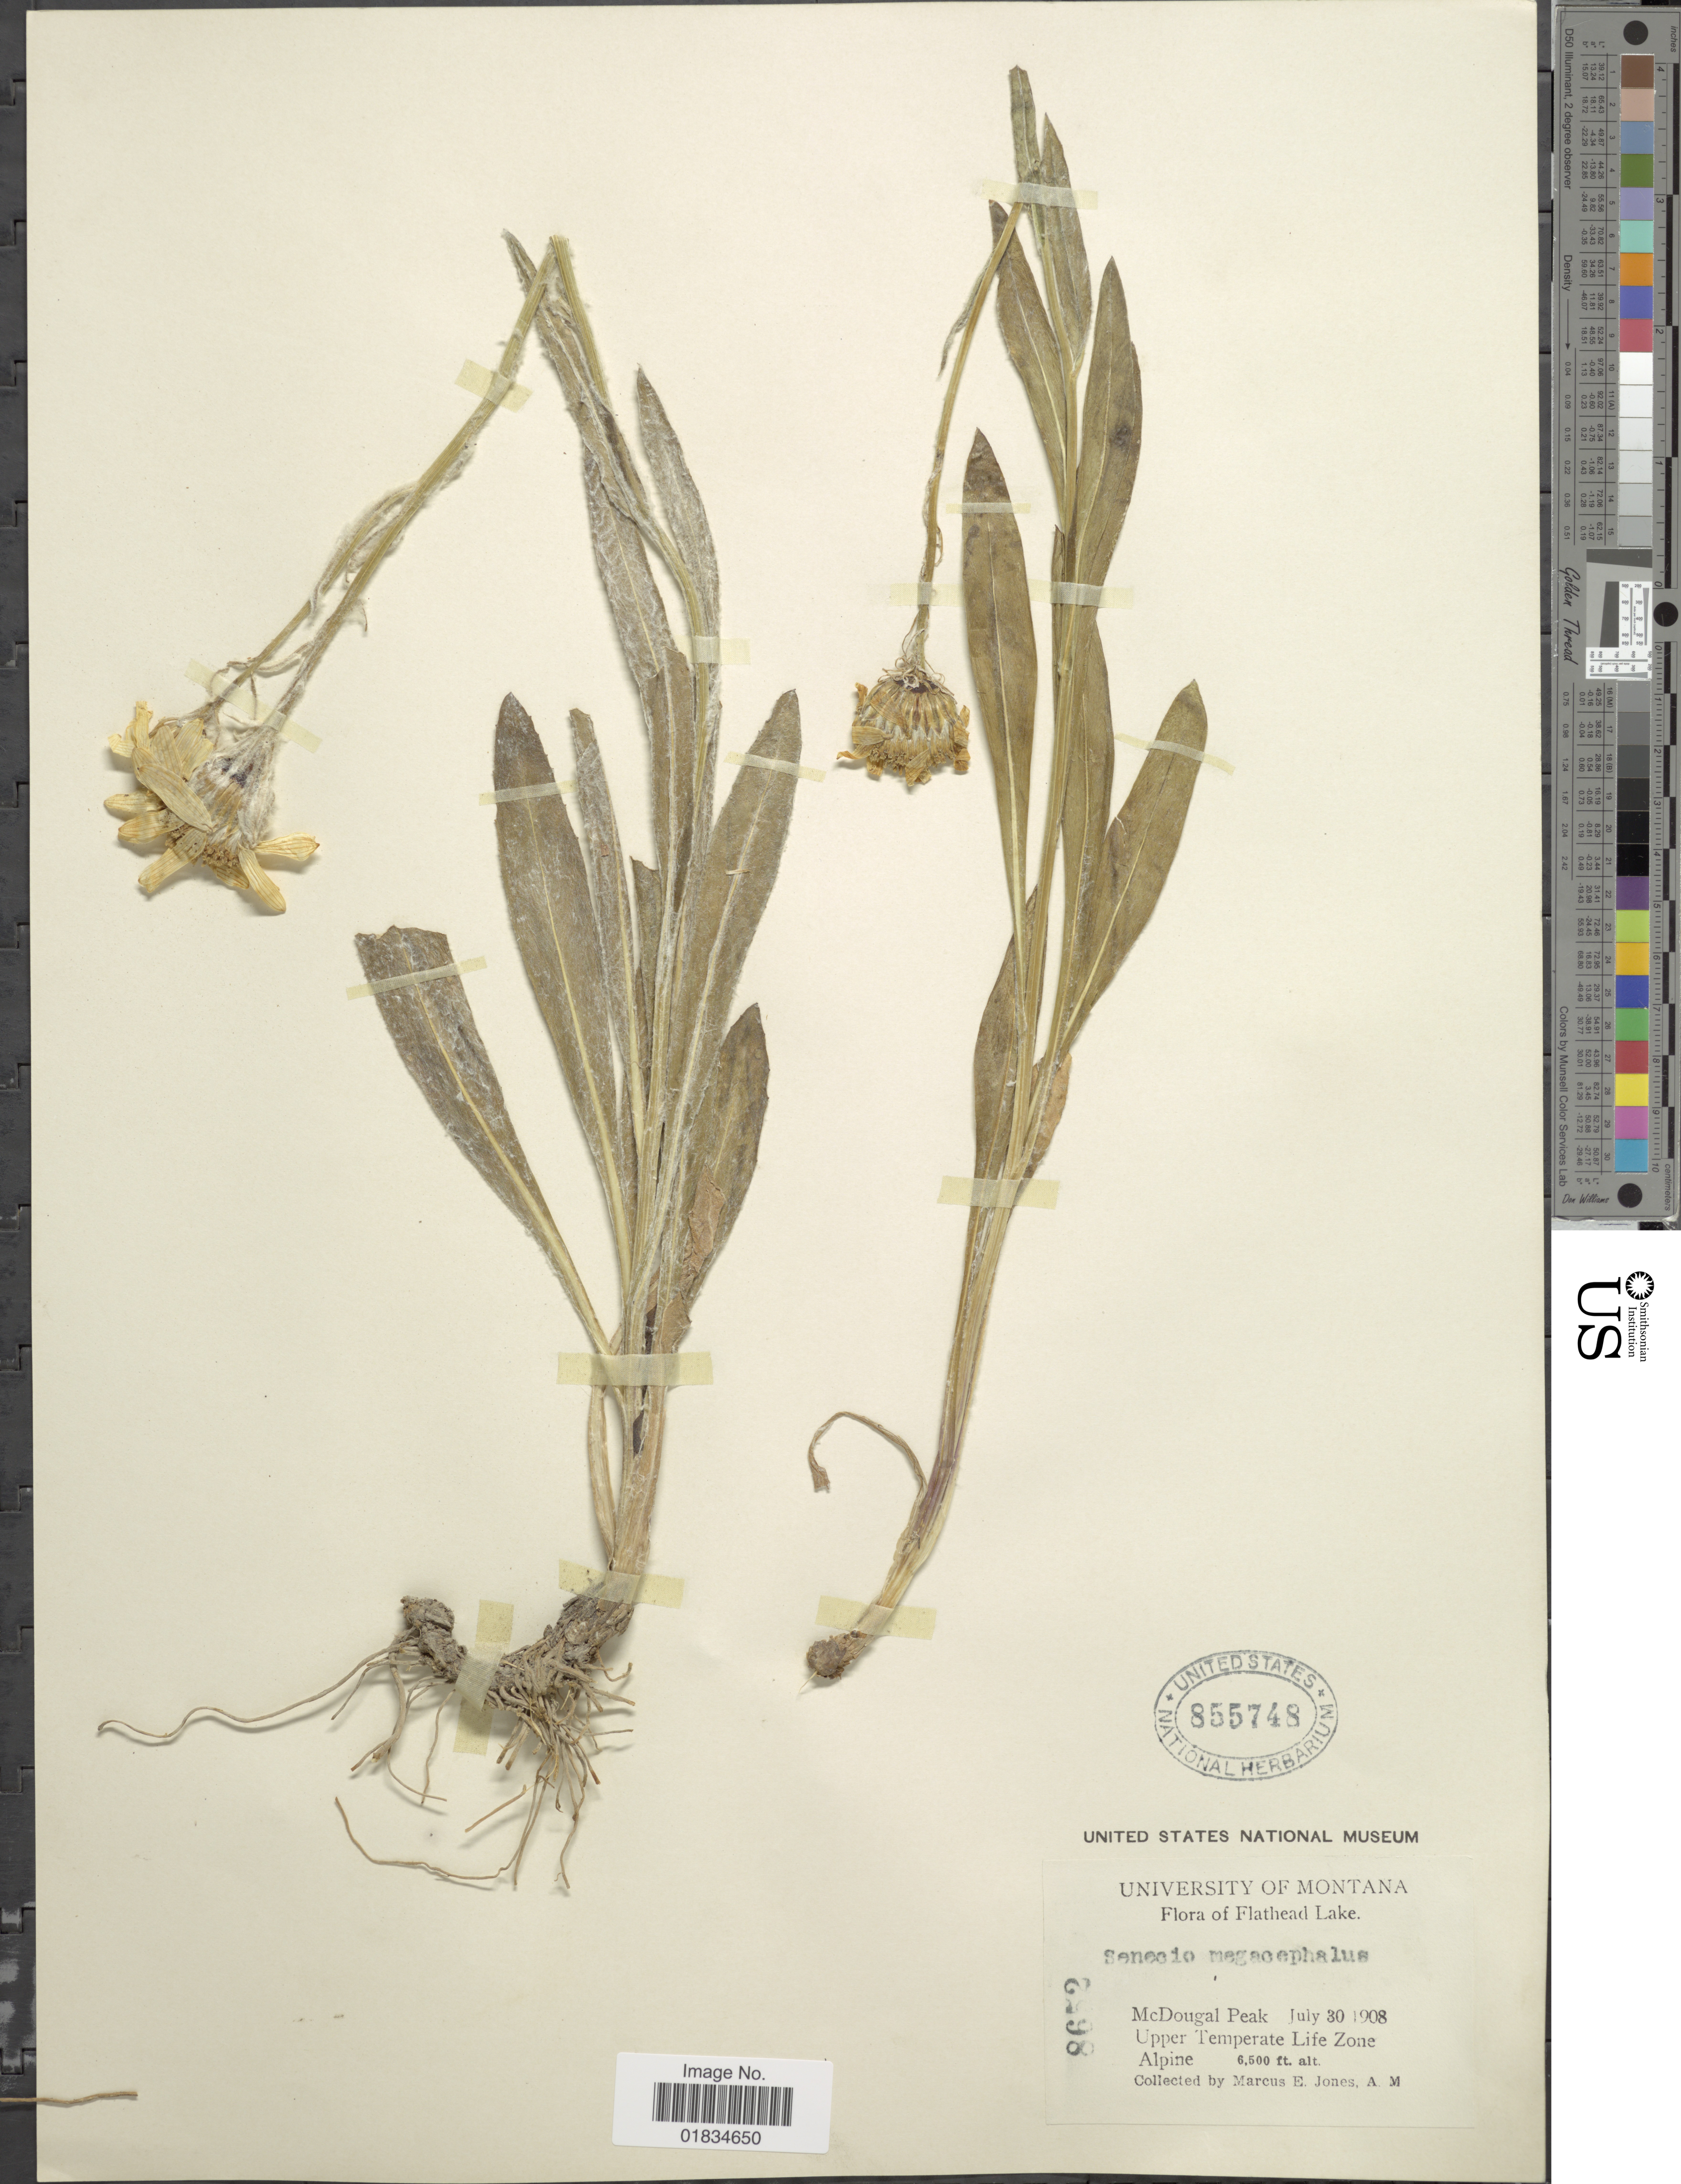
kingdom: Plantae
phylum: Tracheophyta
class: Magnoliopsida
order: Asterales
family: Asteraceae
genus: Senecio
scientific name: Senecio megacephalus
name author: Nutt.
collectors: M. E. Jones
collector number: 8652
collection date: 1908-07-30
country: United States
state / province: Montana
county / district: Lake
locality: Flathead Lake, McDougal Peak, Upper Temperate Life Zone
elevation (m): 1981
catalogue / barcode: US 855748